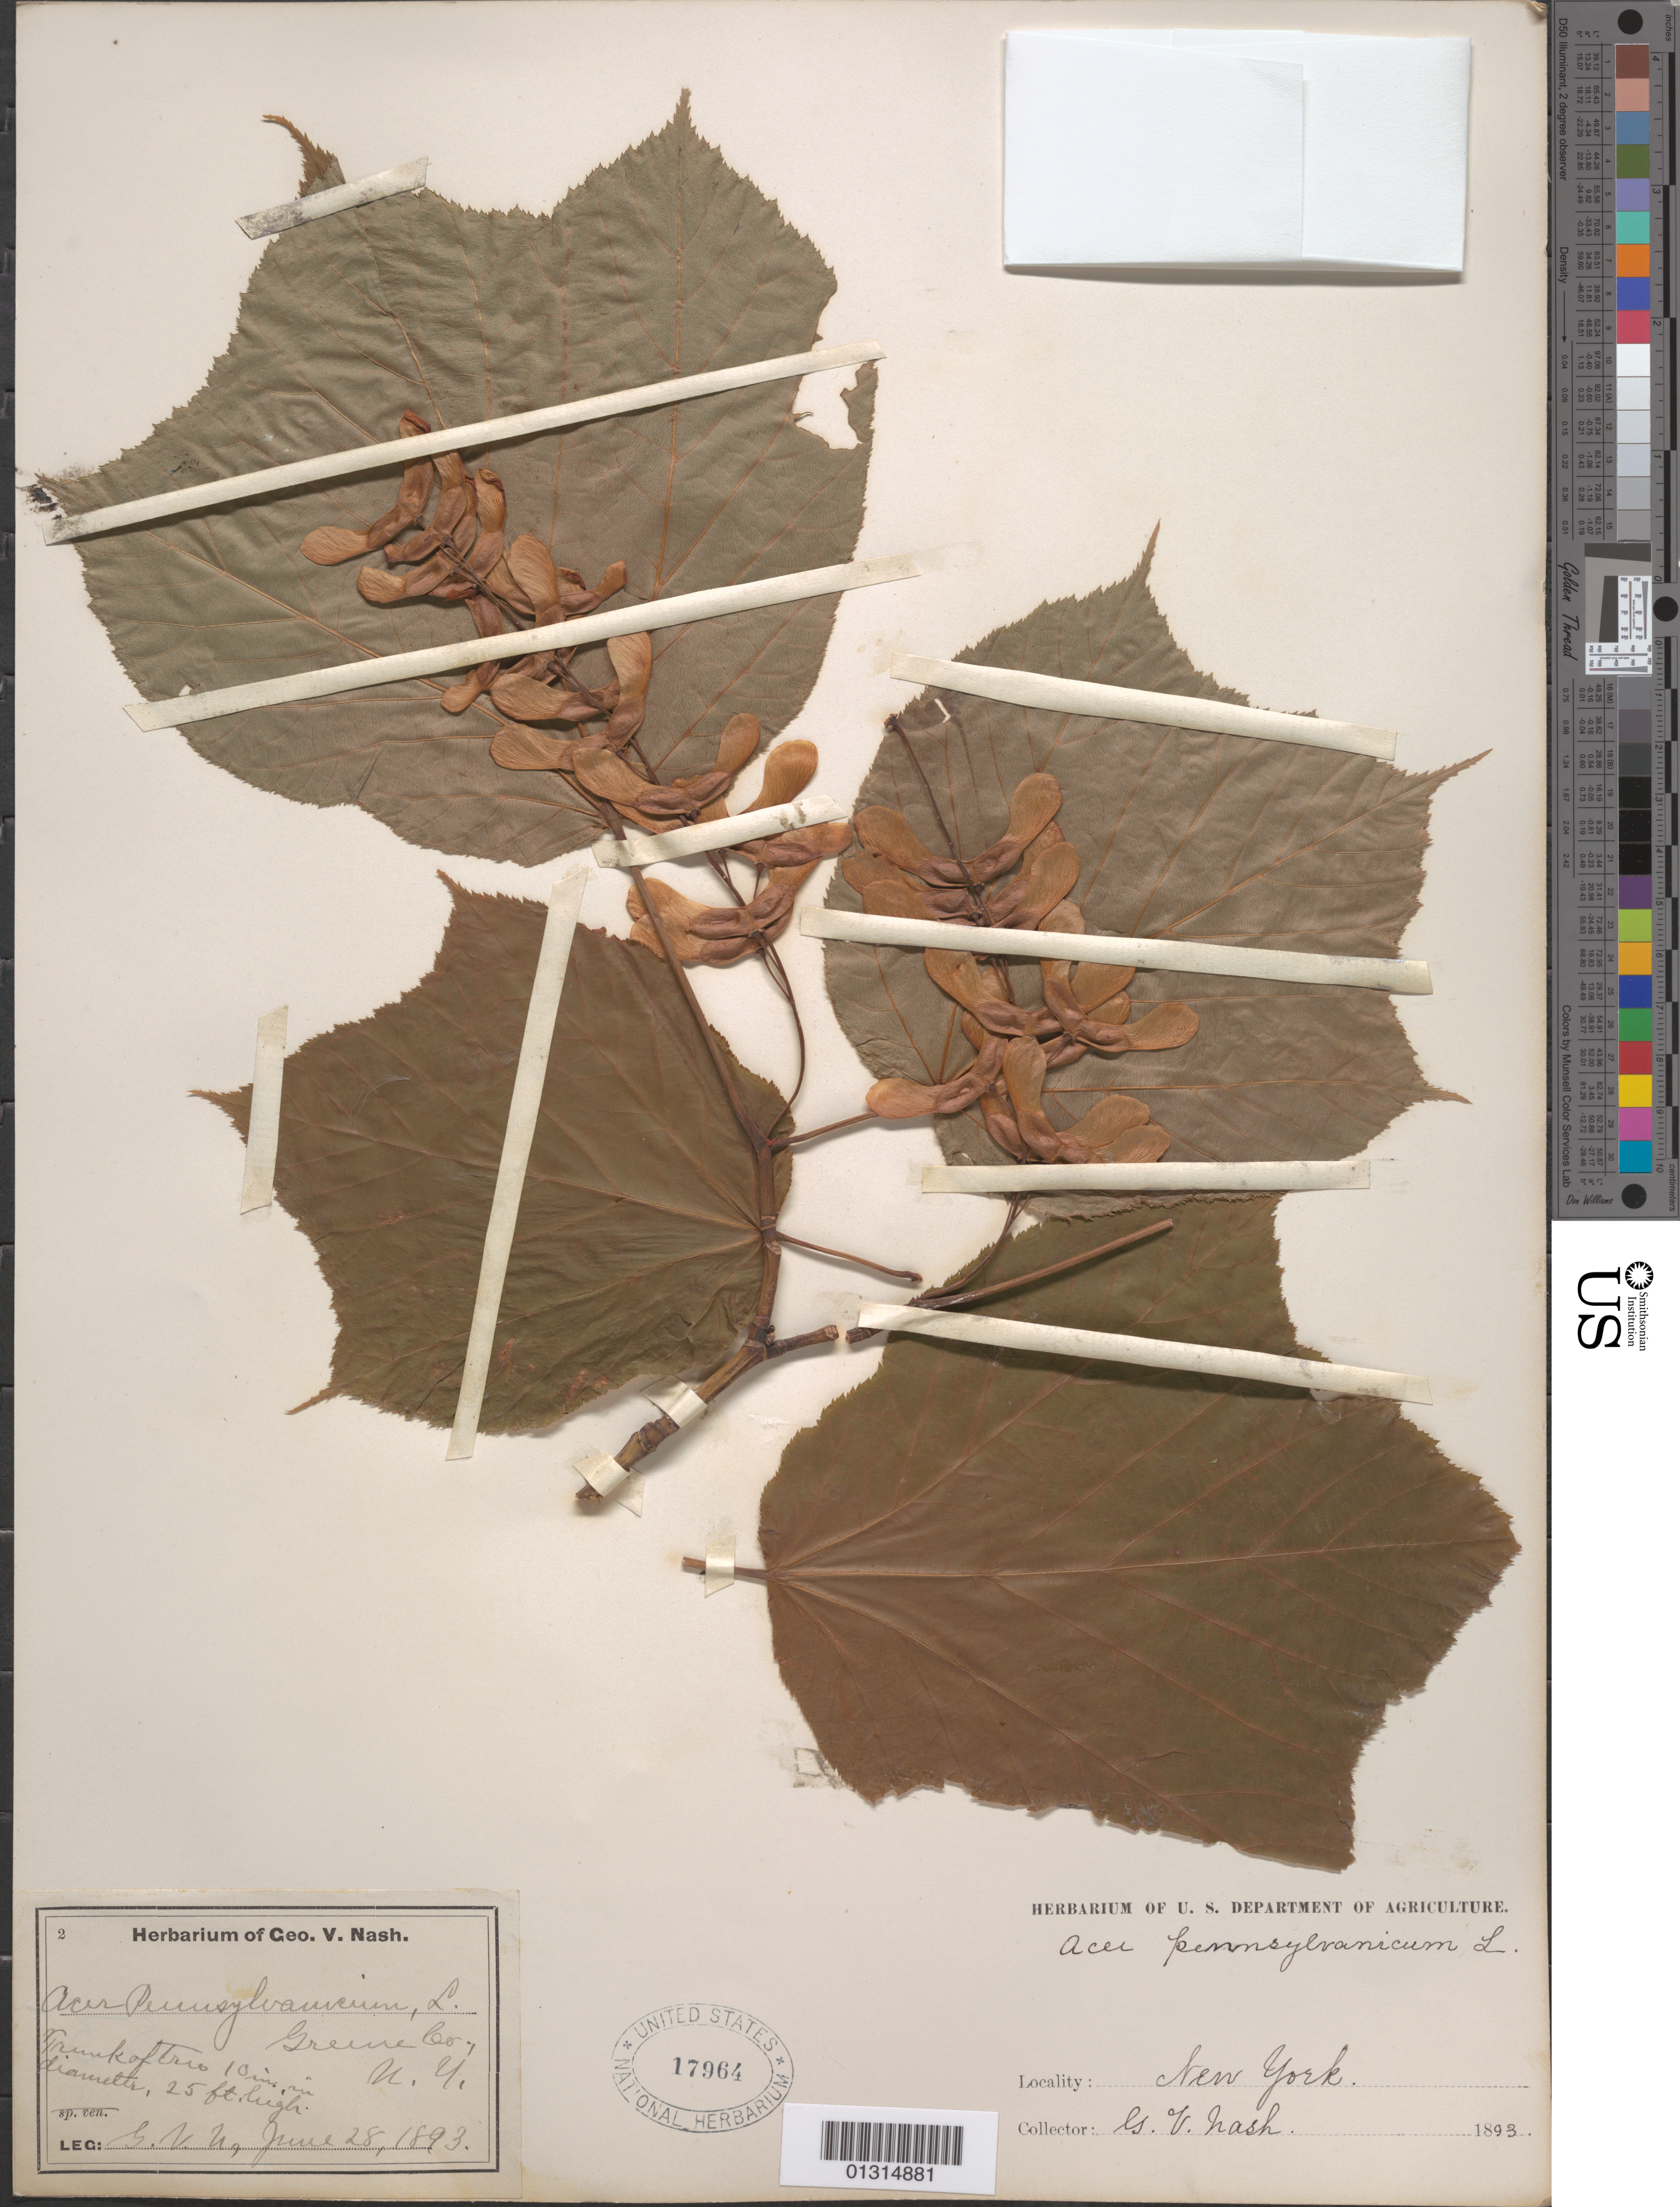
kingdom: Plantae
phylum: Tracheophyta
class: Magnoliopsida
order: Sapindales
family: Sapindaceae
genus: Acer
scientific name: Acer pensylvanicum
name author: L.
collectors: G. V. Nash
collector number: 2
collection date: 1893-06-28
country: United States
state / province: New York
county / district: Greene County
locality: Greene County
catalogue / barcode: US 17964